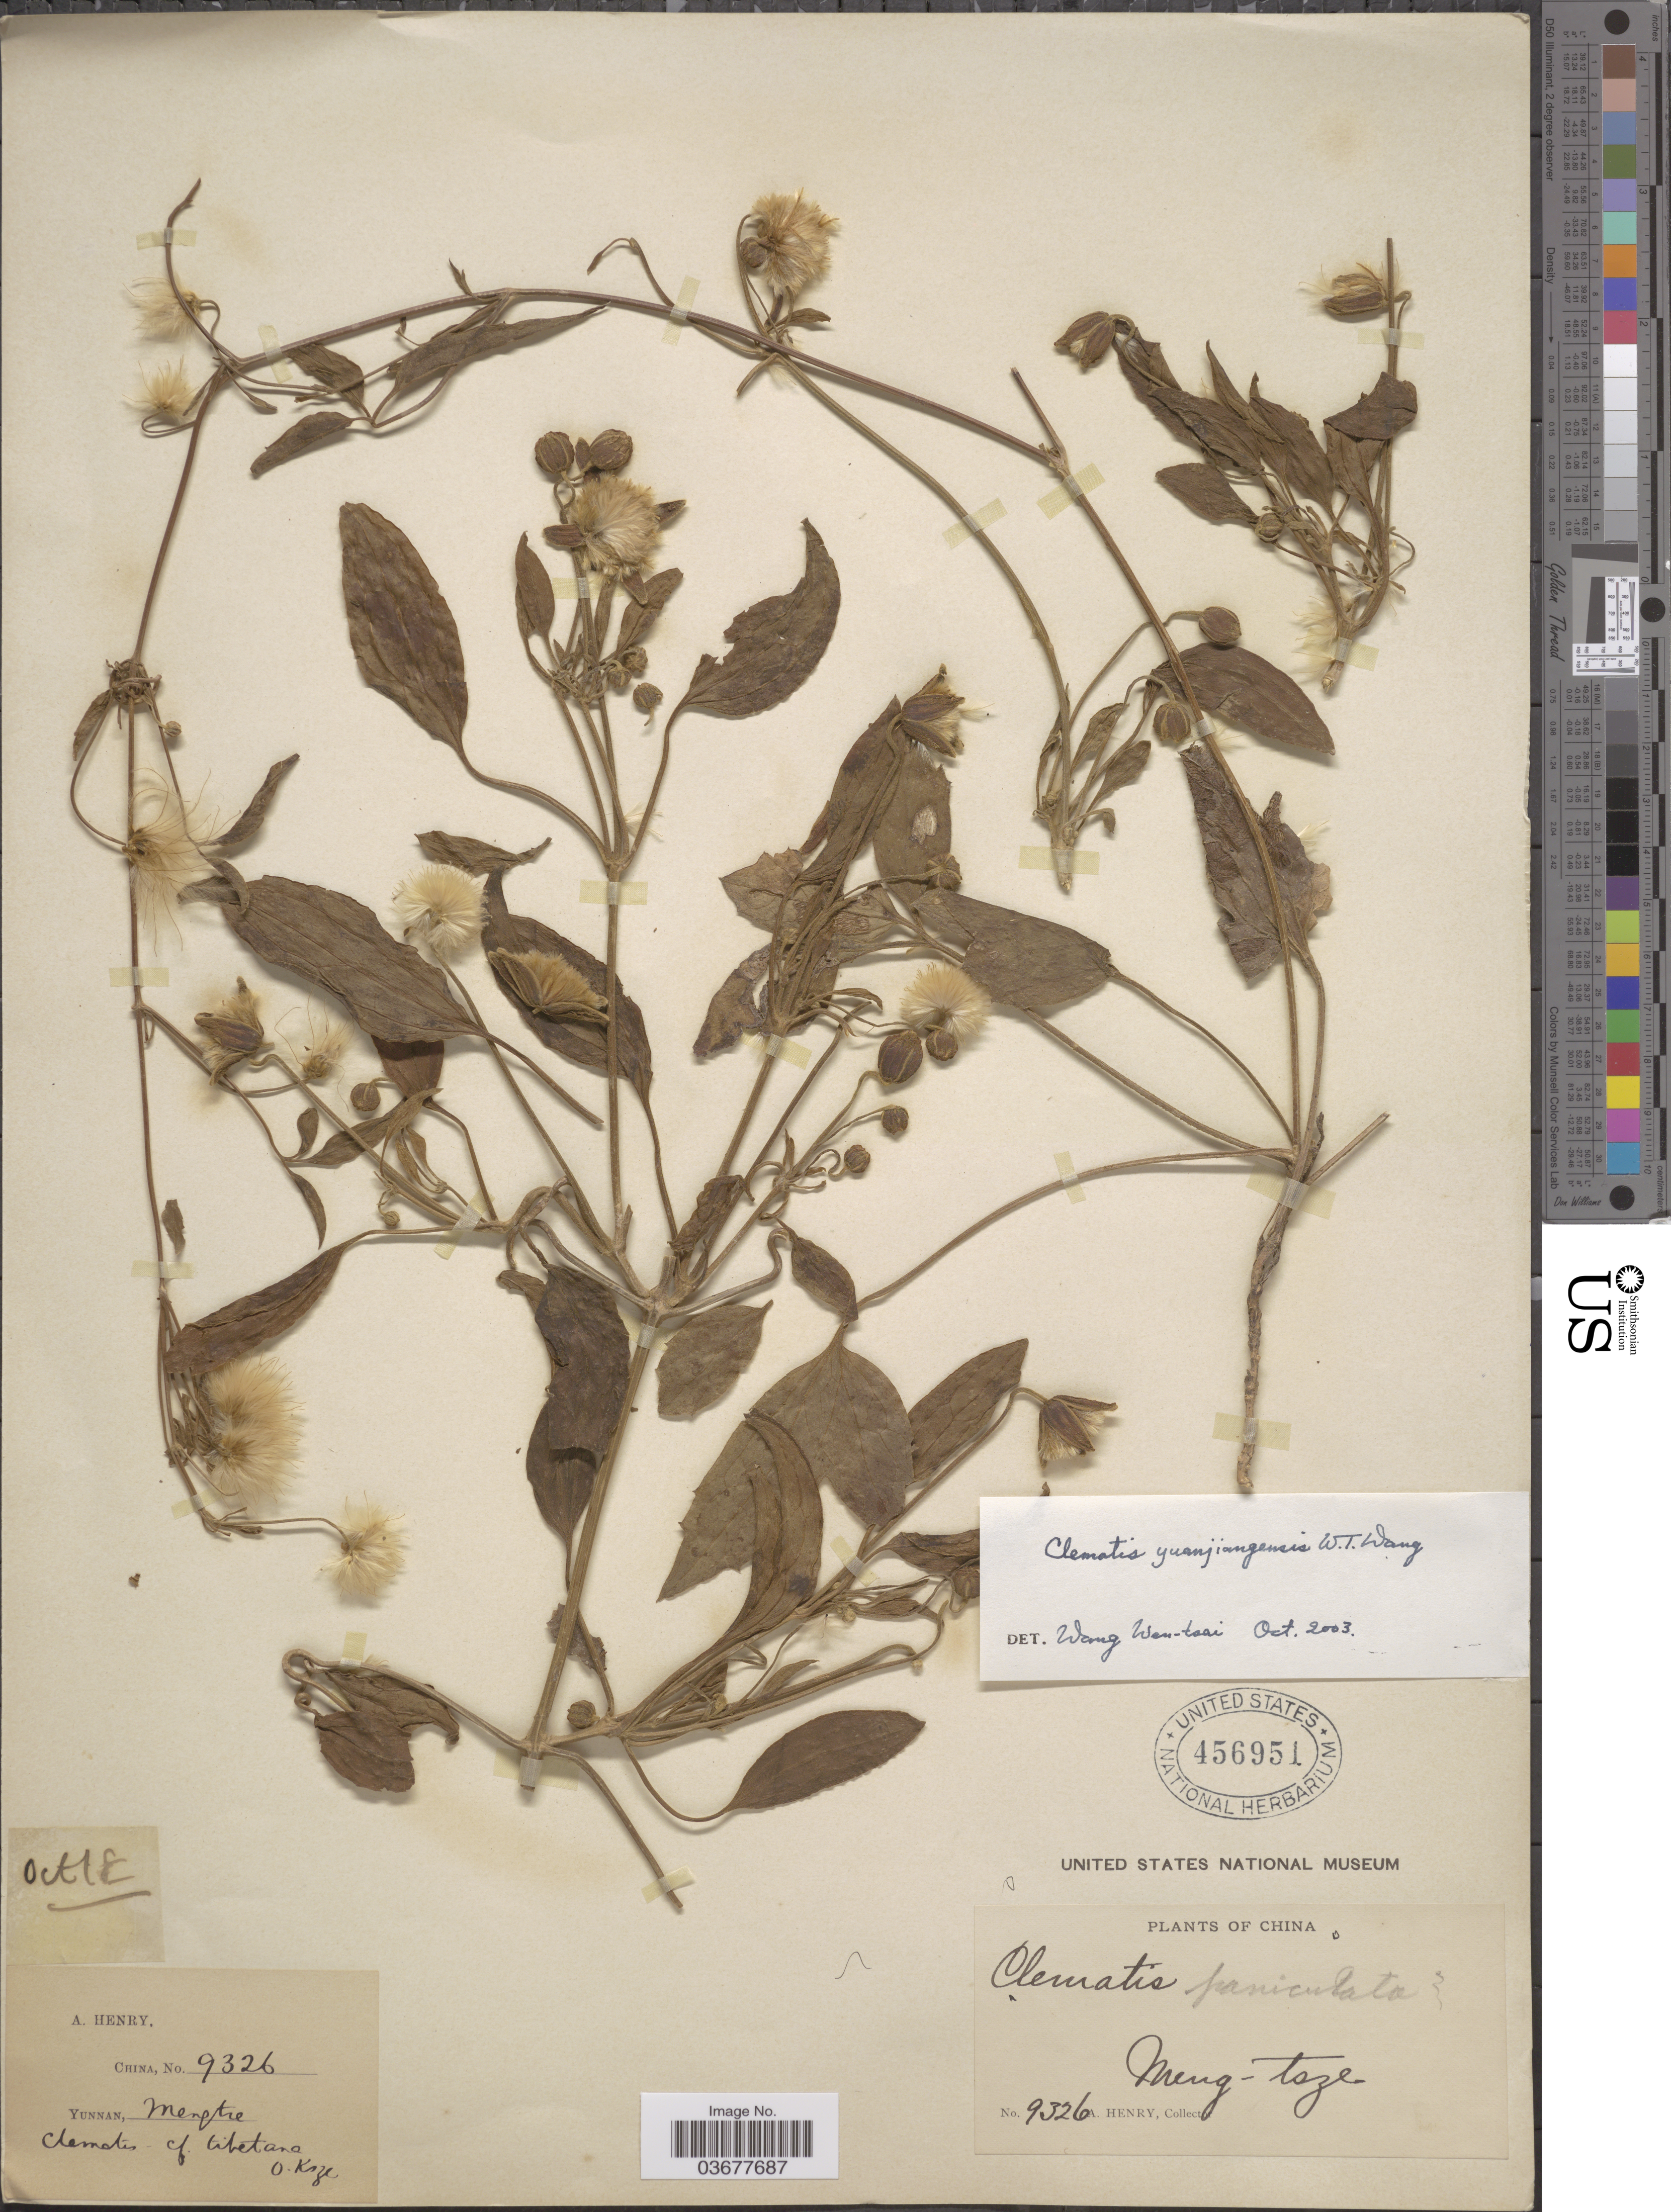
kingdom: Plantae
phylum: Tracheophyta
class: Magnoliopsida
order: Ranunculales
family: Ranunculaceae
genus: Clematis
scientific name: Clematis yuanjiangensis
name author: W.T. Wang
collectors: A. Henry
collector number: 9326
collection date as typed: Transcribed d/m/y: /10/18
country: China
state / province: Yunnan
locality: Meng-tsze.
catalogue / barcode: US 456951